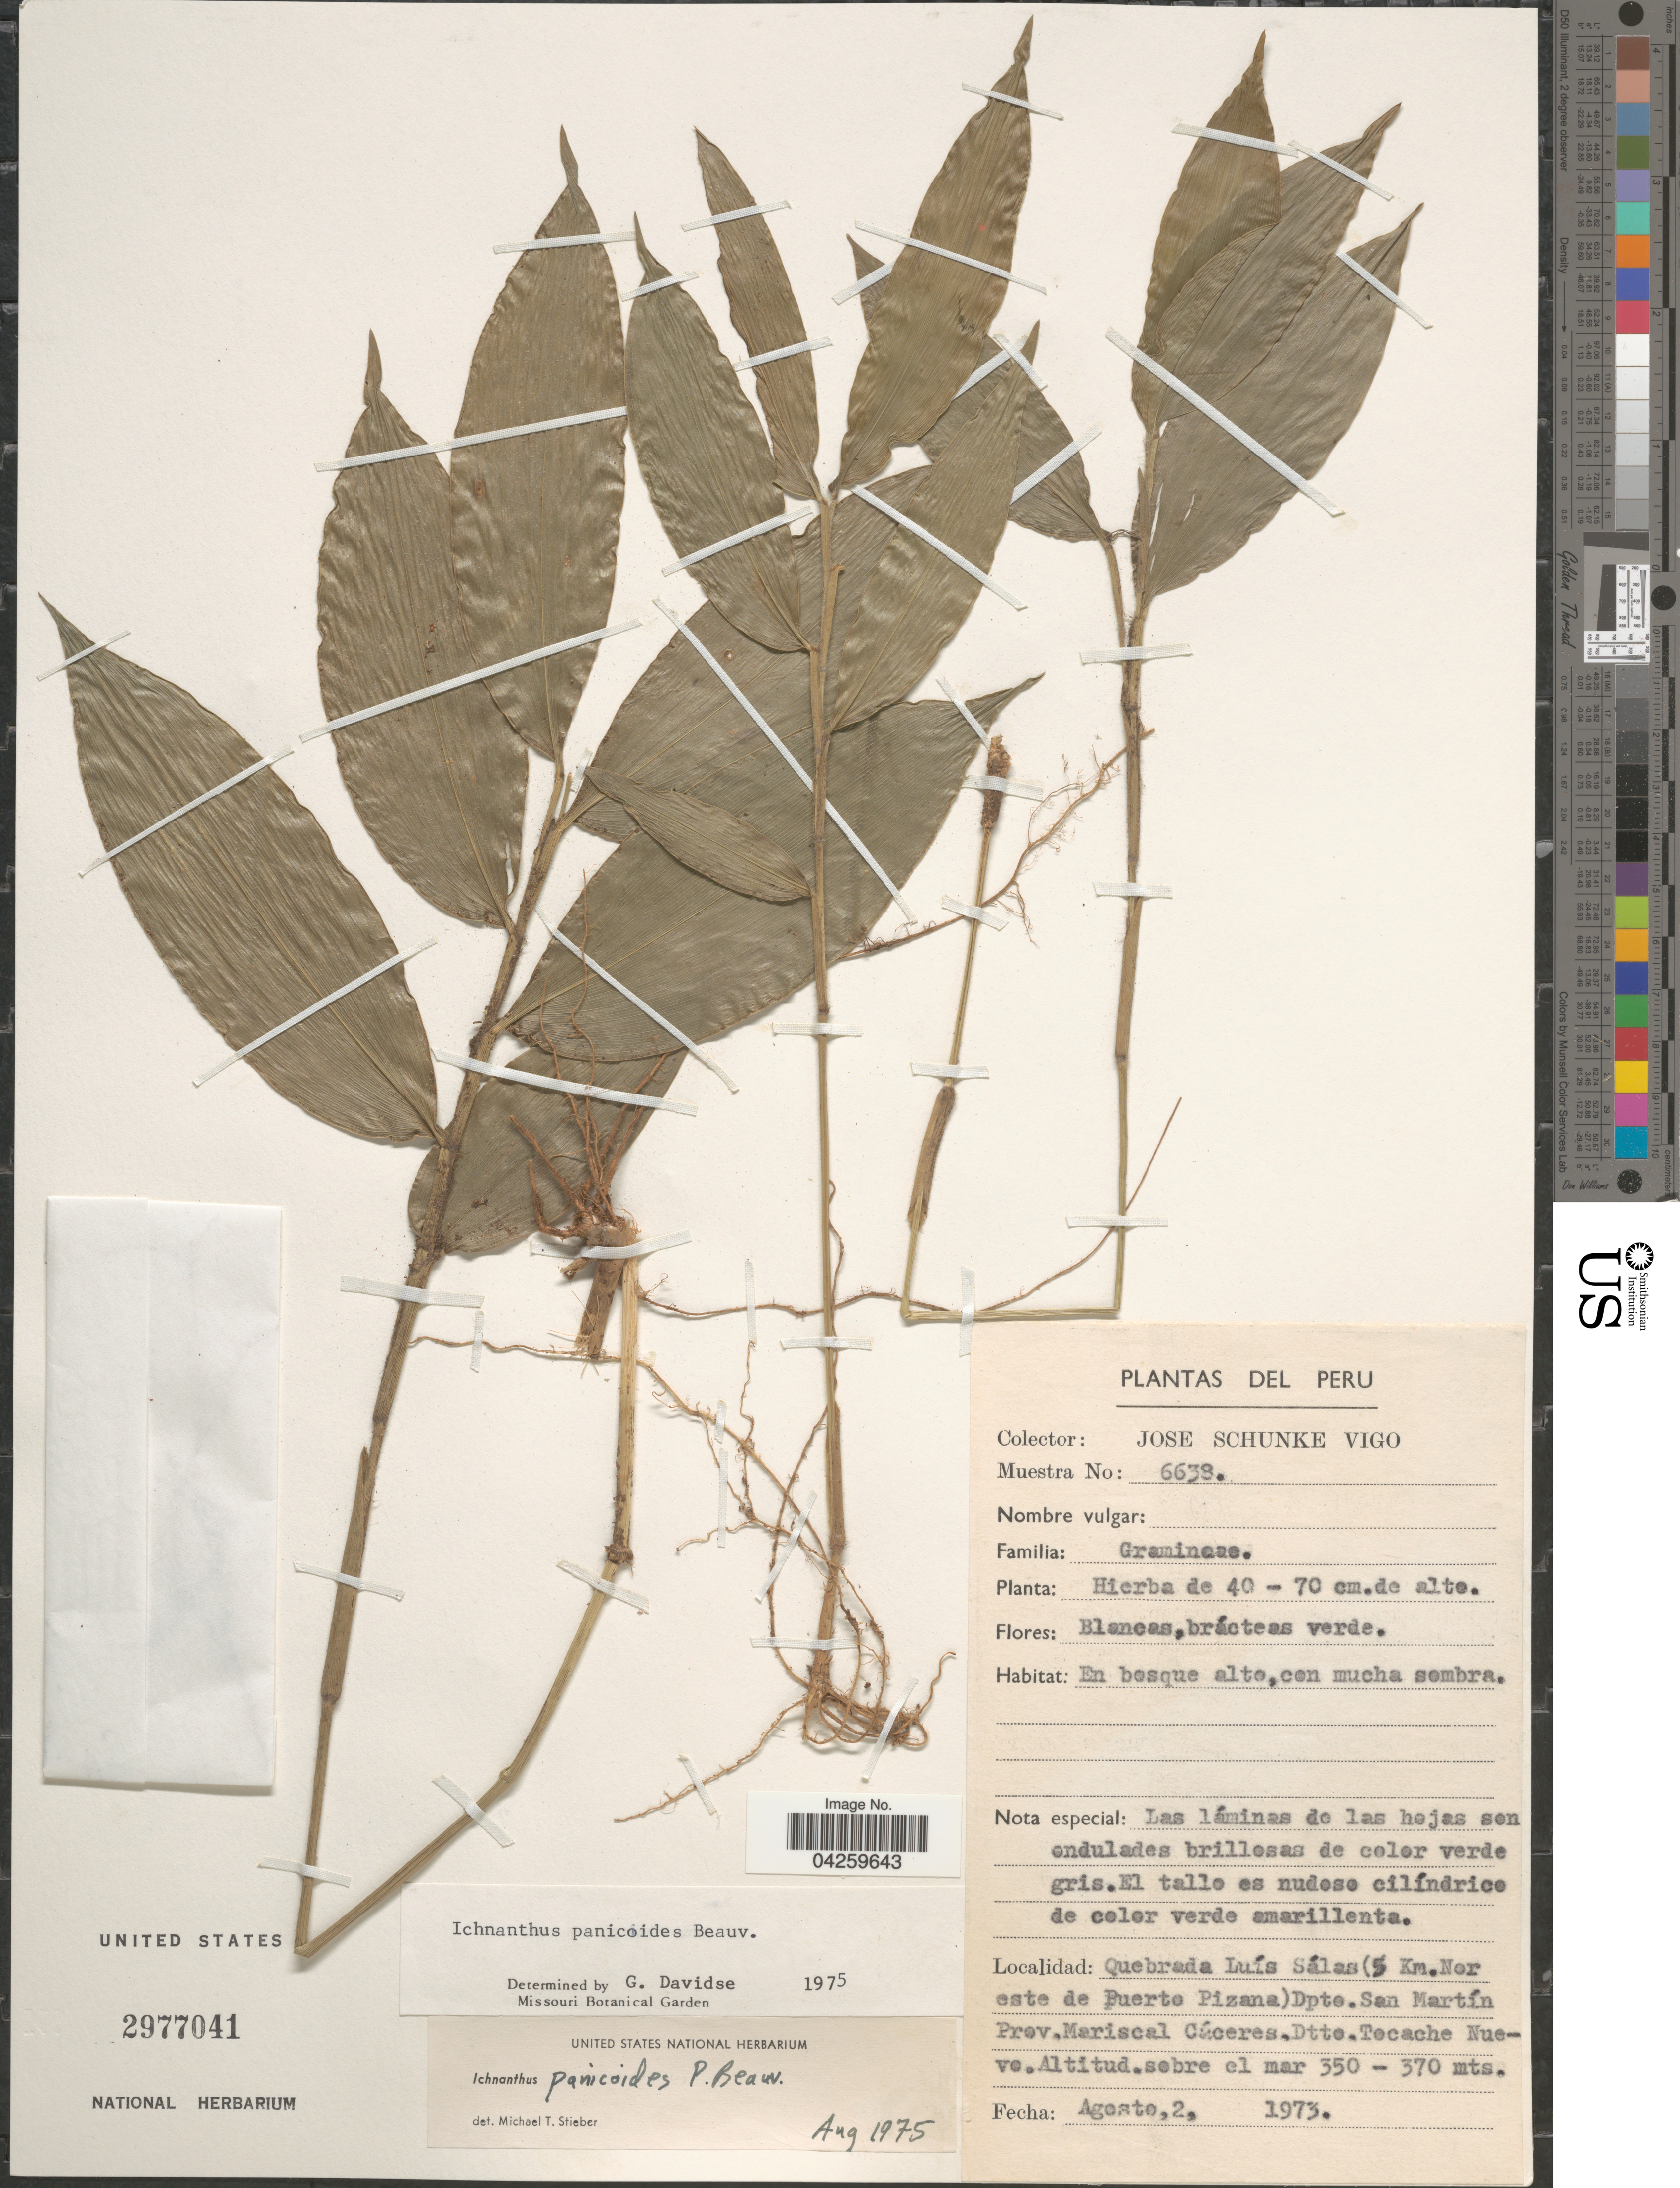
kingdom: Plantae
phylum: Tracheophyta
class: Liliopsida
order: Poales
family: Poaceae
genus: Ichnanthus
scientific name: Ichnanthus panicoides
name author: P. Beauv.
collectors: J. Schunke Vigo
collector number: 6638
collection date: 1973-08-02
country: Peru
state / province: San Martín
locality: Quebrada Luís Sálas (5 Km. noreste de Puerto Pizana), Dtto. Tocache Nuevo, Prov. Mariscal Cáceres, Dpto. San Martín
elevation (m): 350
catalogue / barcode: US 2977041